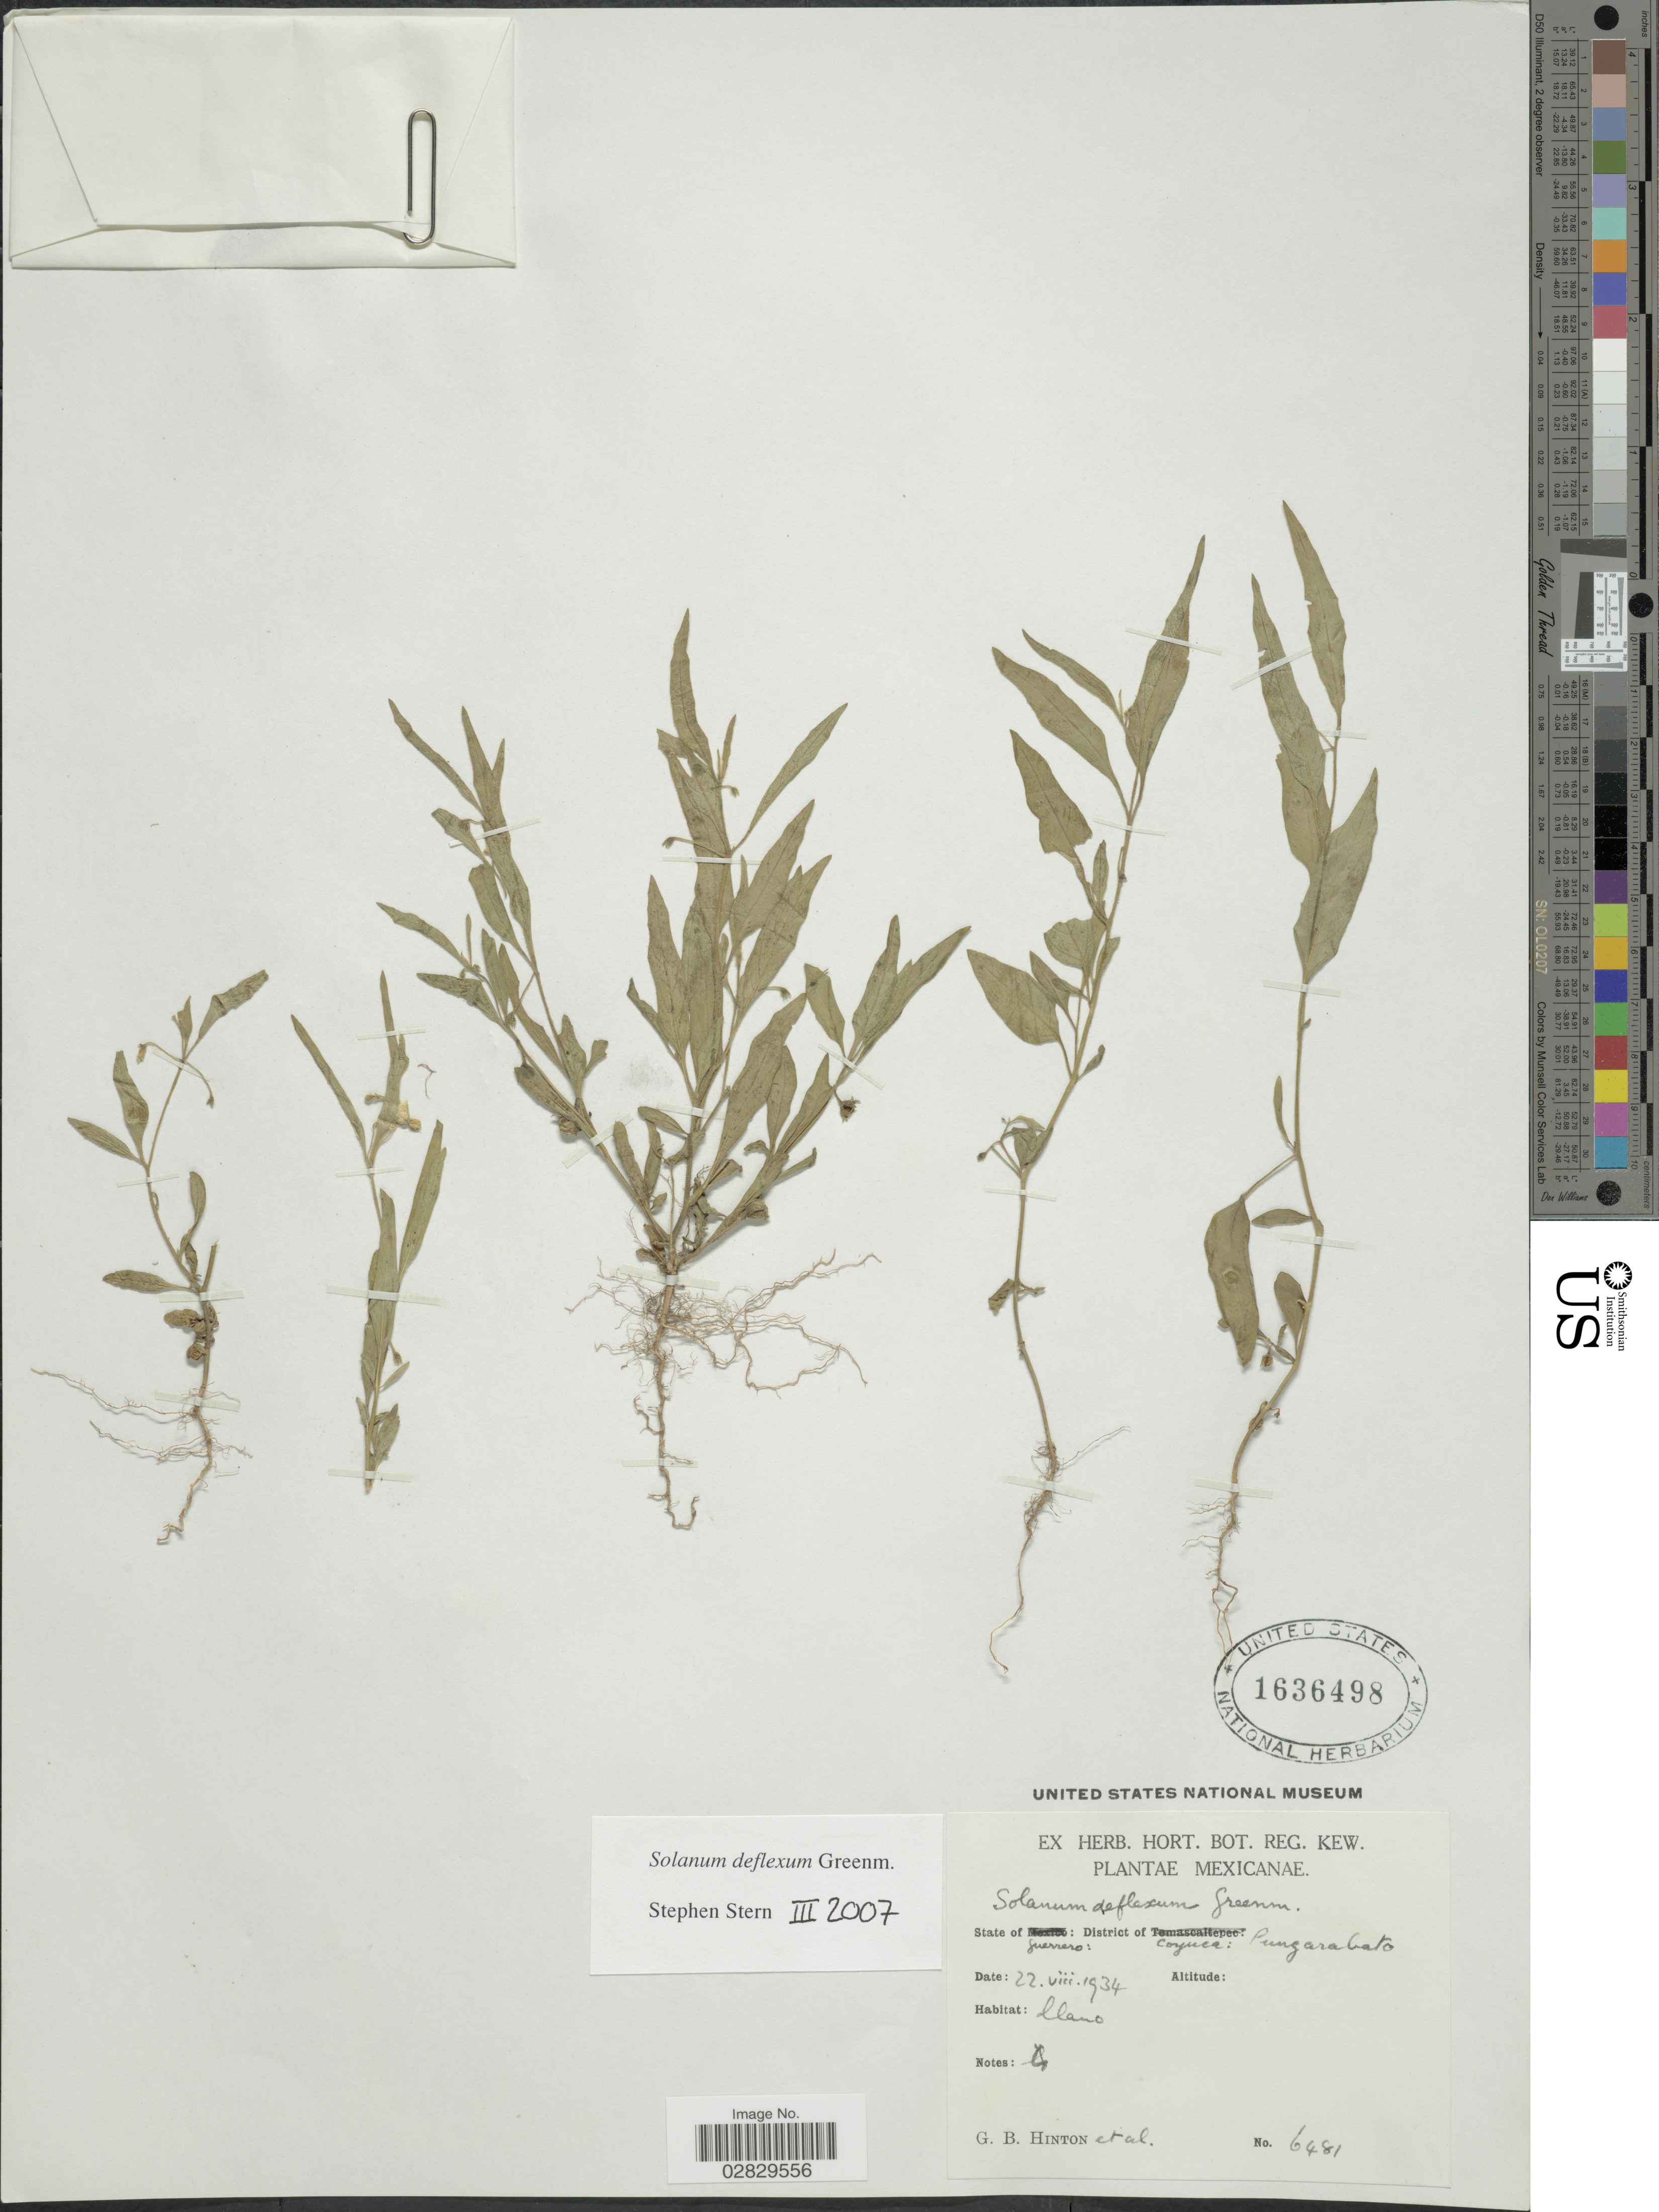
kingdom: Plantae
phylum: Tracheophyta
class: Magnoliopsida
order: Solanales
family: Solanaceae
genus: Solanum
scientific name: Solanum deflexum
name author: Greenm.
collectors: G. B. Hinton & et al.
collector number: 9481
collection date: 1934-08-22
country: Mexico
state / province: Guerrero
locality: District of Coyuca: Pungarabato.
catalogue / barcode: US 1636498